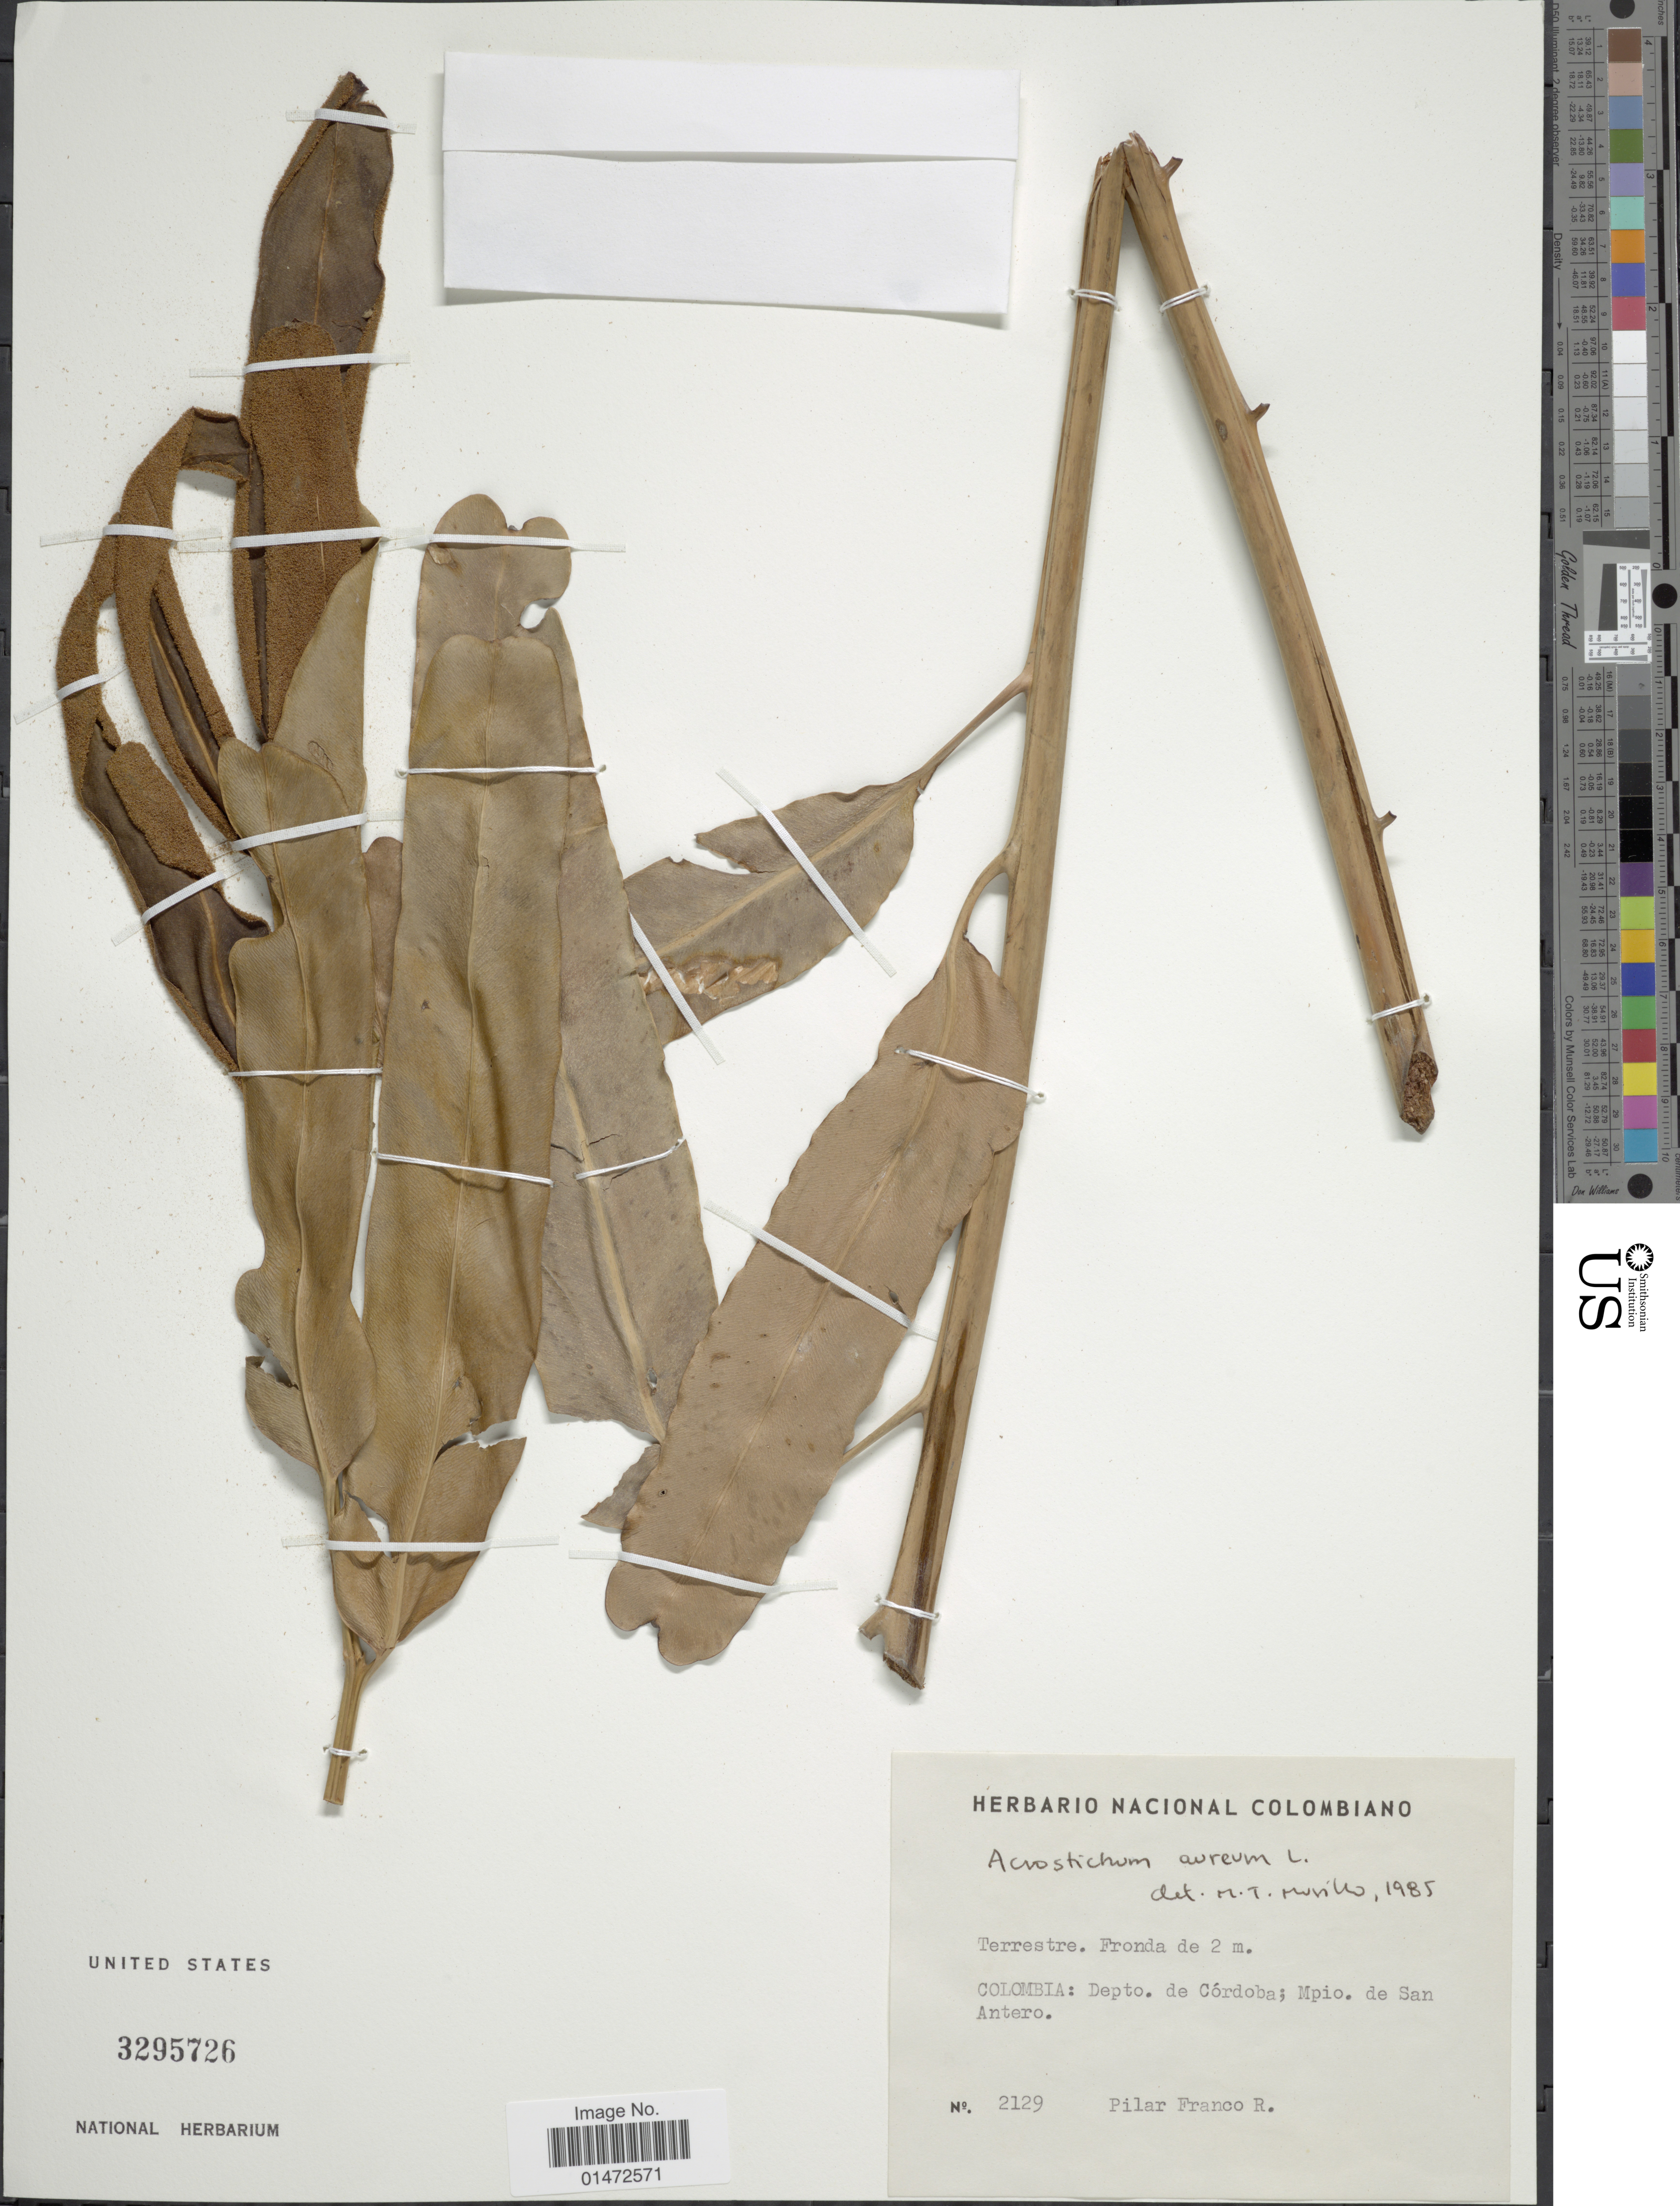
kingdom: Plantae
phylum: Tracheophyta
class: Polypodiopsida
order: Polypodiales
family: Pteridaceae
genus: Acrostichum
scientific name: Acrostichum aureum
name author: L.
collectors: P. Franco Roselli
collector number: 2129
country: Colombia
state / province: Córdoba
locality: Mpio. de San Antero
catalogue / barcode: US 3295726